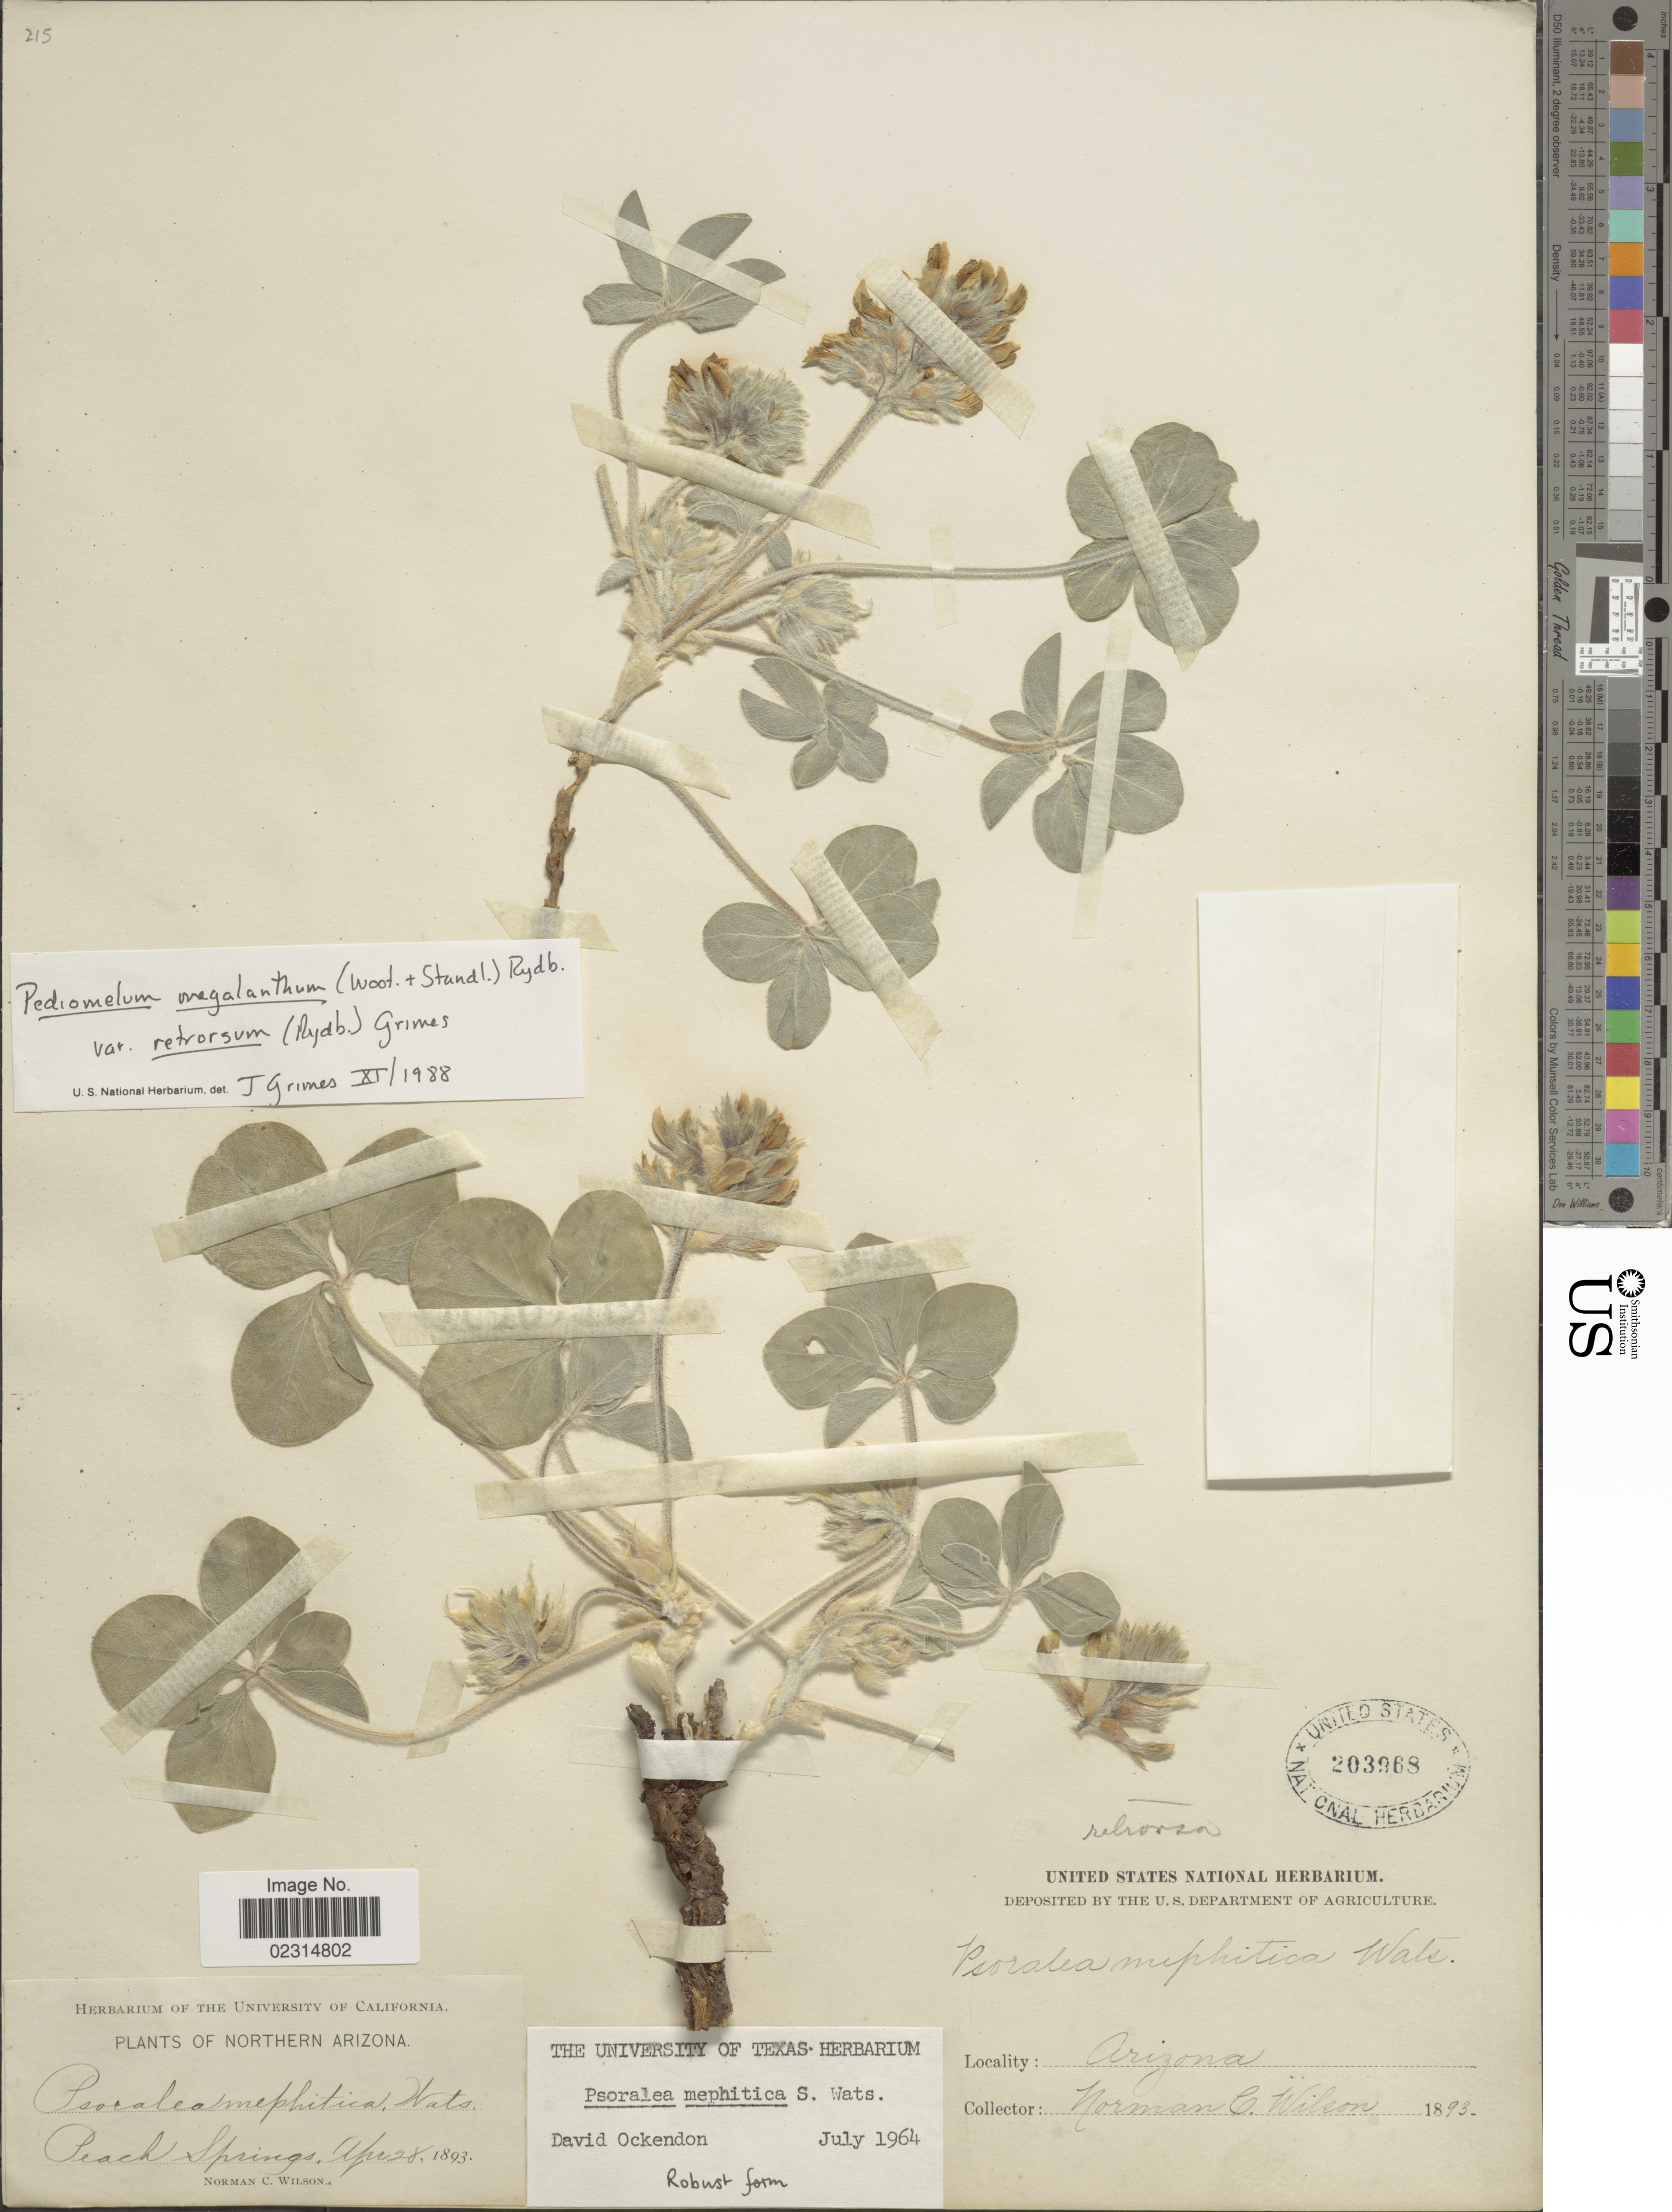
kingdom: Plantae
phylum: Tracheophyta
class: Magnoliopsida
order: Fabales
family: Fabaceae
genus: Pediomelum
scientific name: Pediomelum megalanthum var. retrorsum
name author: (Rydb.) J.W. Grimes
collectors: N. C. Wilson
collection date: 1893-04-28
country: United States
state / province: Arizona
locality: Northern Arizona, Peach Springs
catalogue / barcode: US 203968